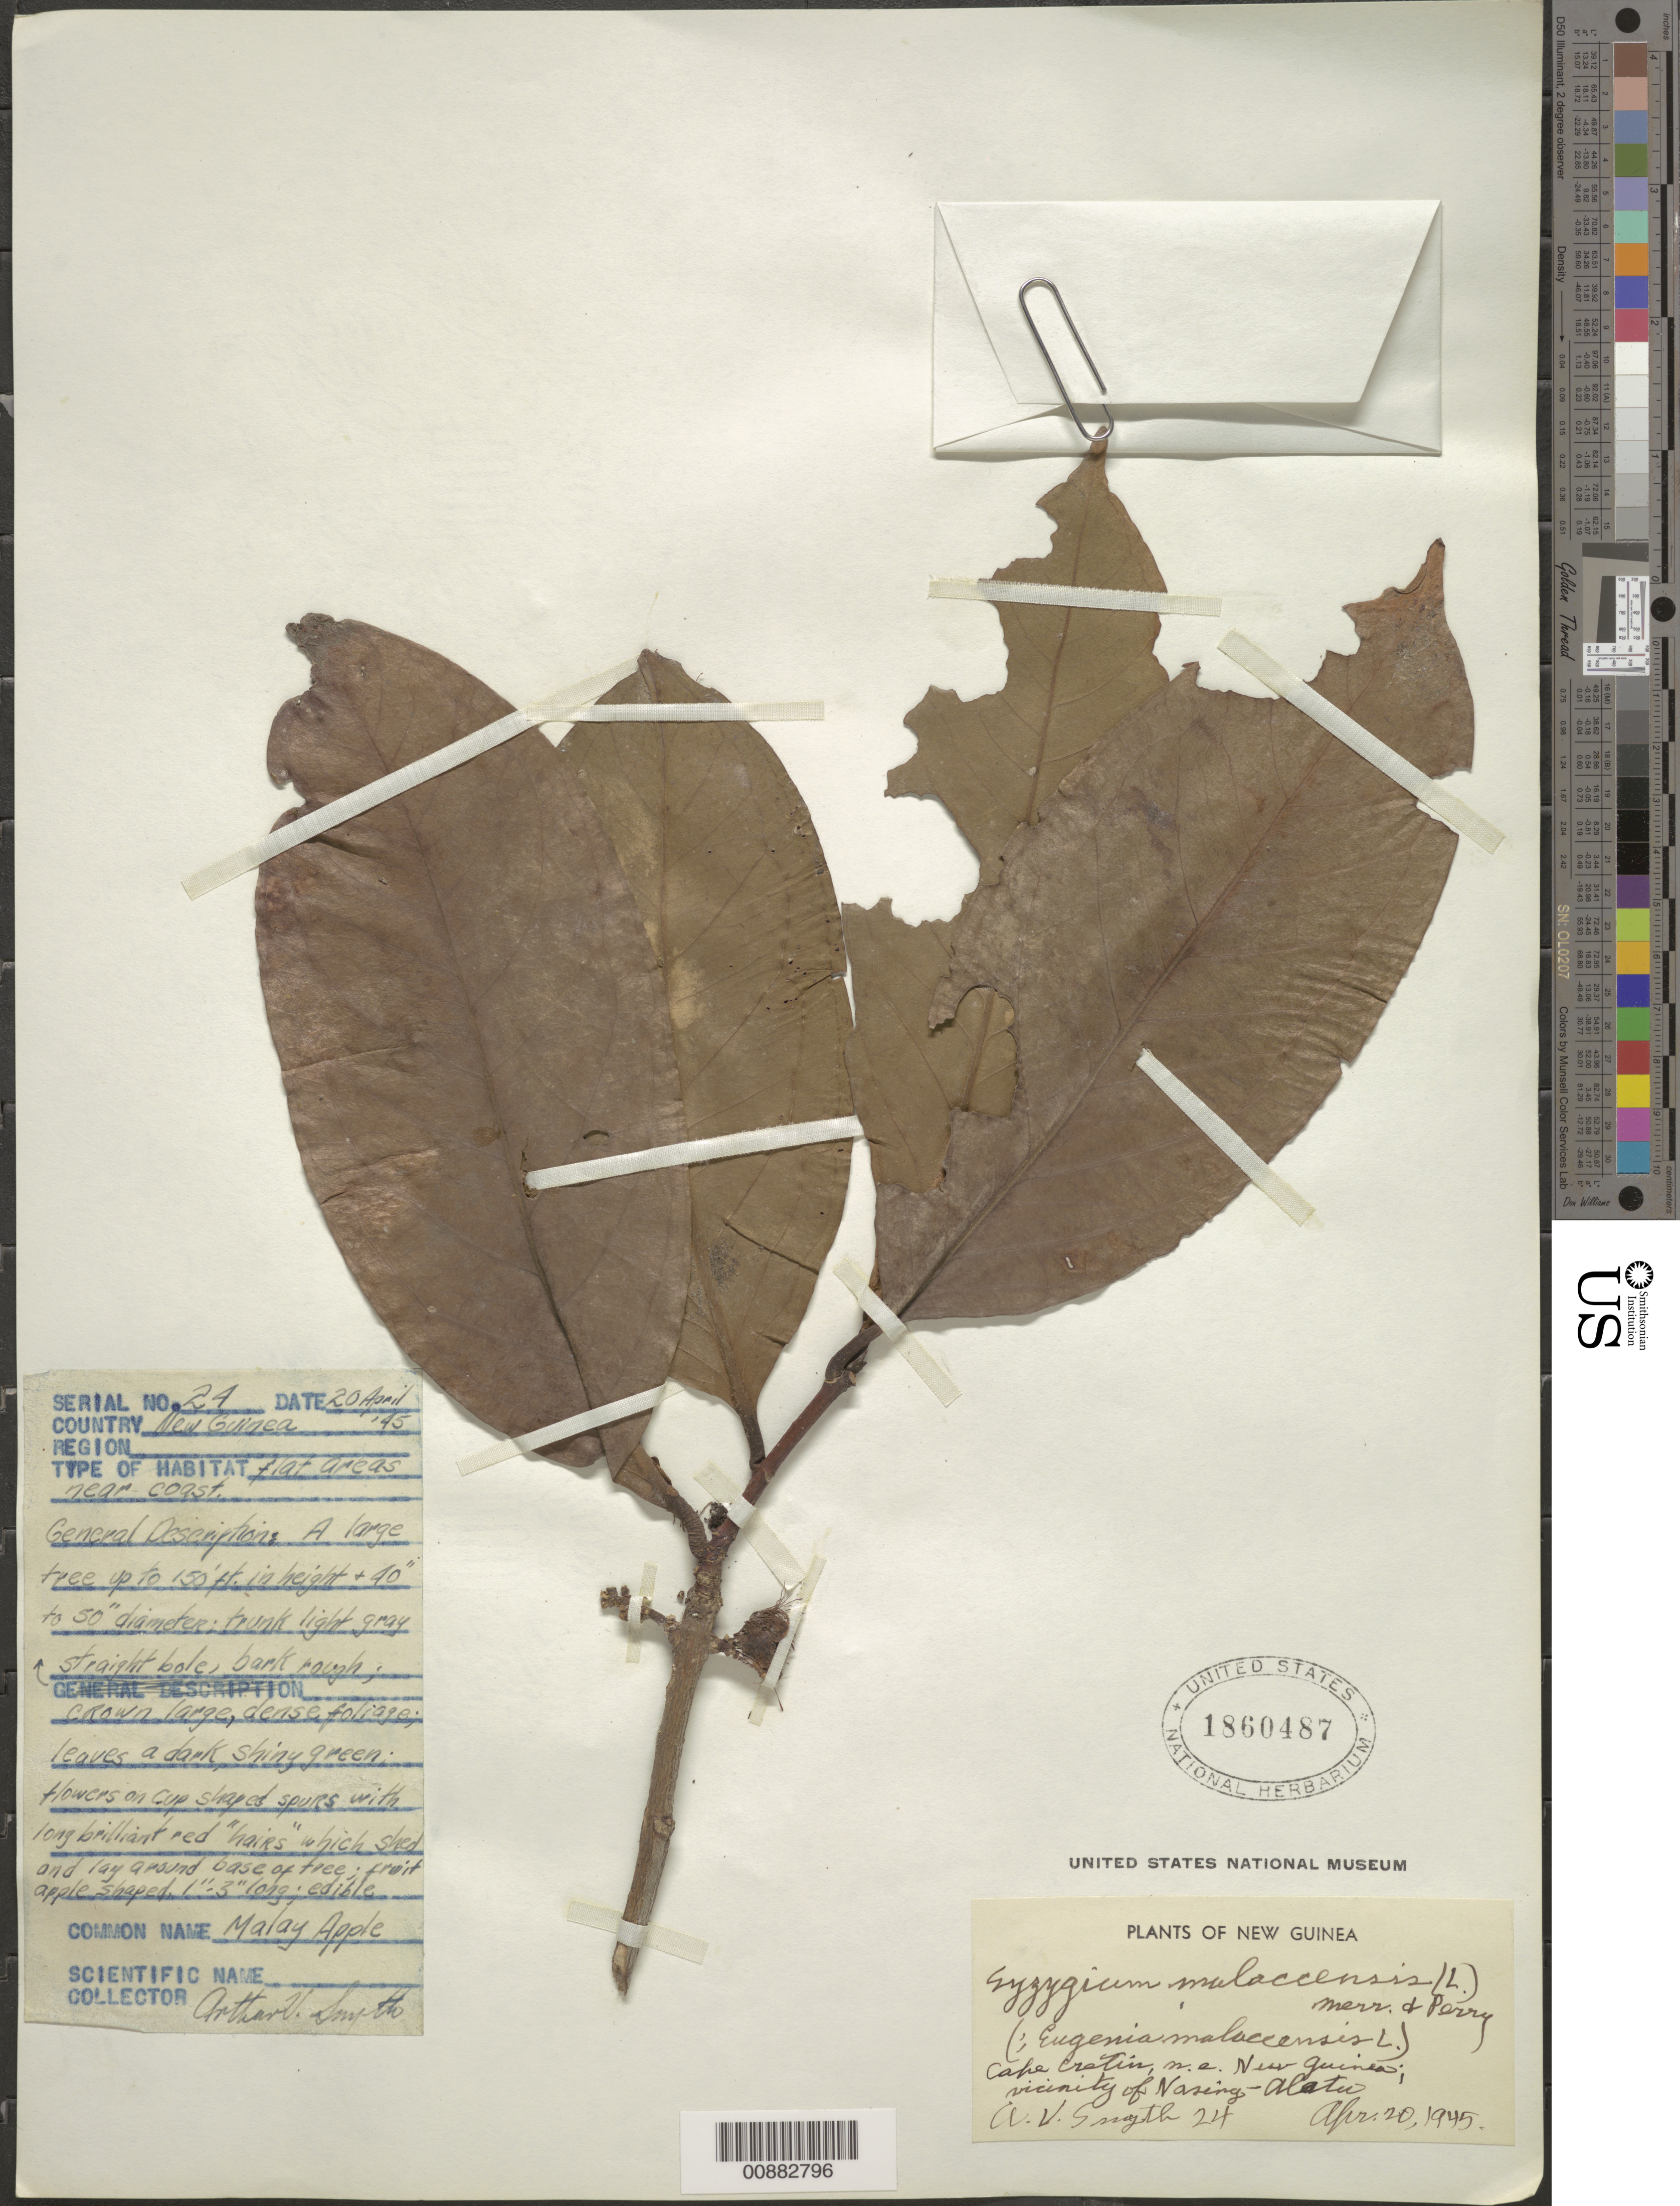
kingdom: Plantae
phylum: Tracheophyta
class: Magnoliopsida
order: Myrtales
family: Myrtaceae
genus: Syzygium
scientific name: Syzygium malaccense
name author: (L.) Merr. & L.M. Perry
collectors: A. V. Smyth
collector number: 24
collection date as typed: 20 Apr 1945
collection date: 1945-04-20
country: Papua New Guinea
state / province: Morobe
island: New Guinea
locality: Cape Cretin, NE New Guinea, vicinity of Nasing-Alatu.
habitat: Flat areas near coast.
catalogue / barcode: US 1860487